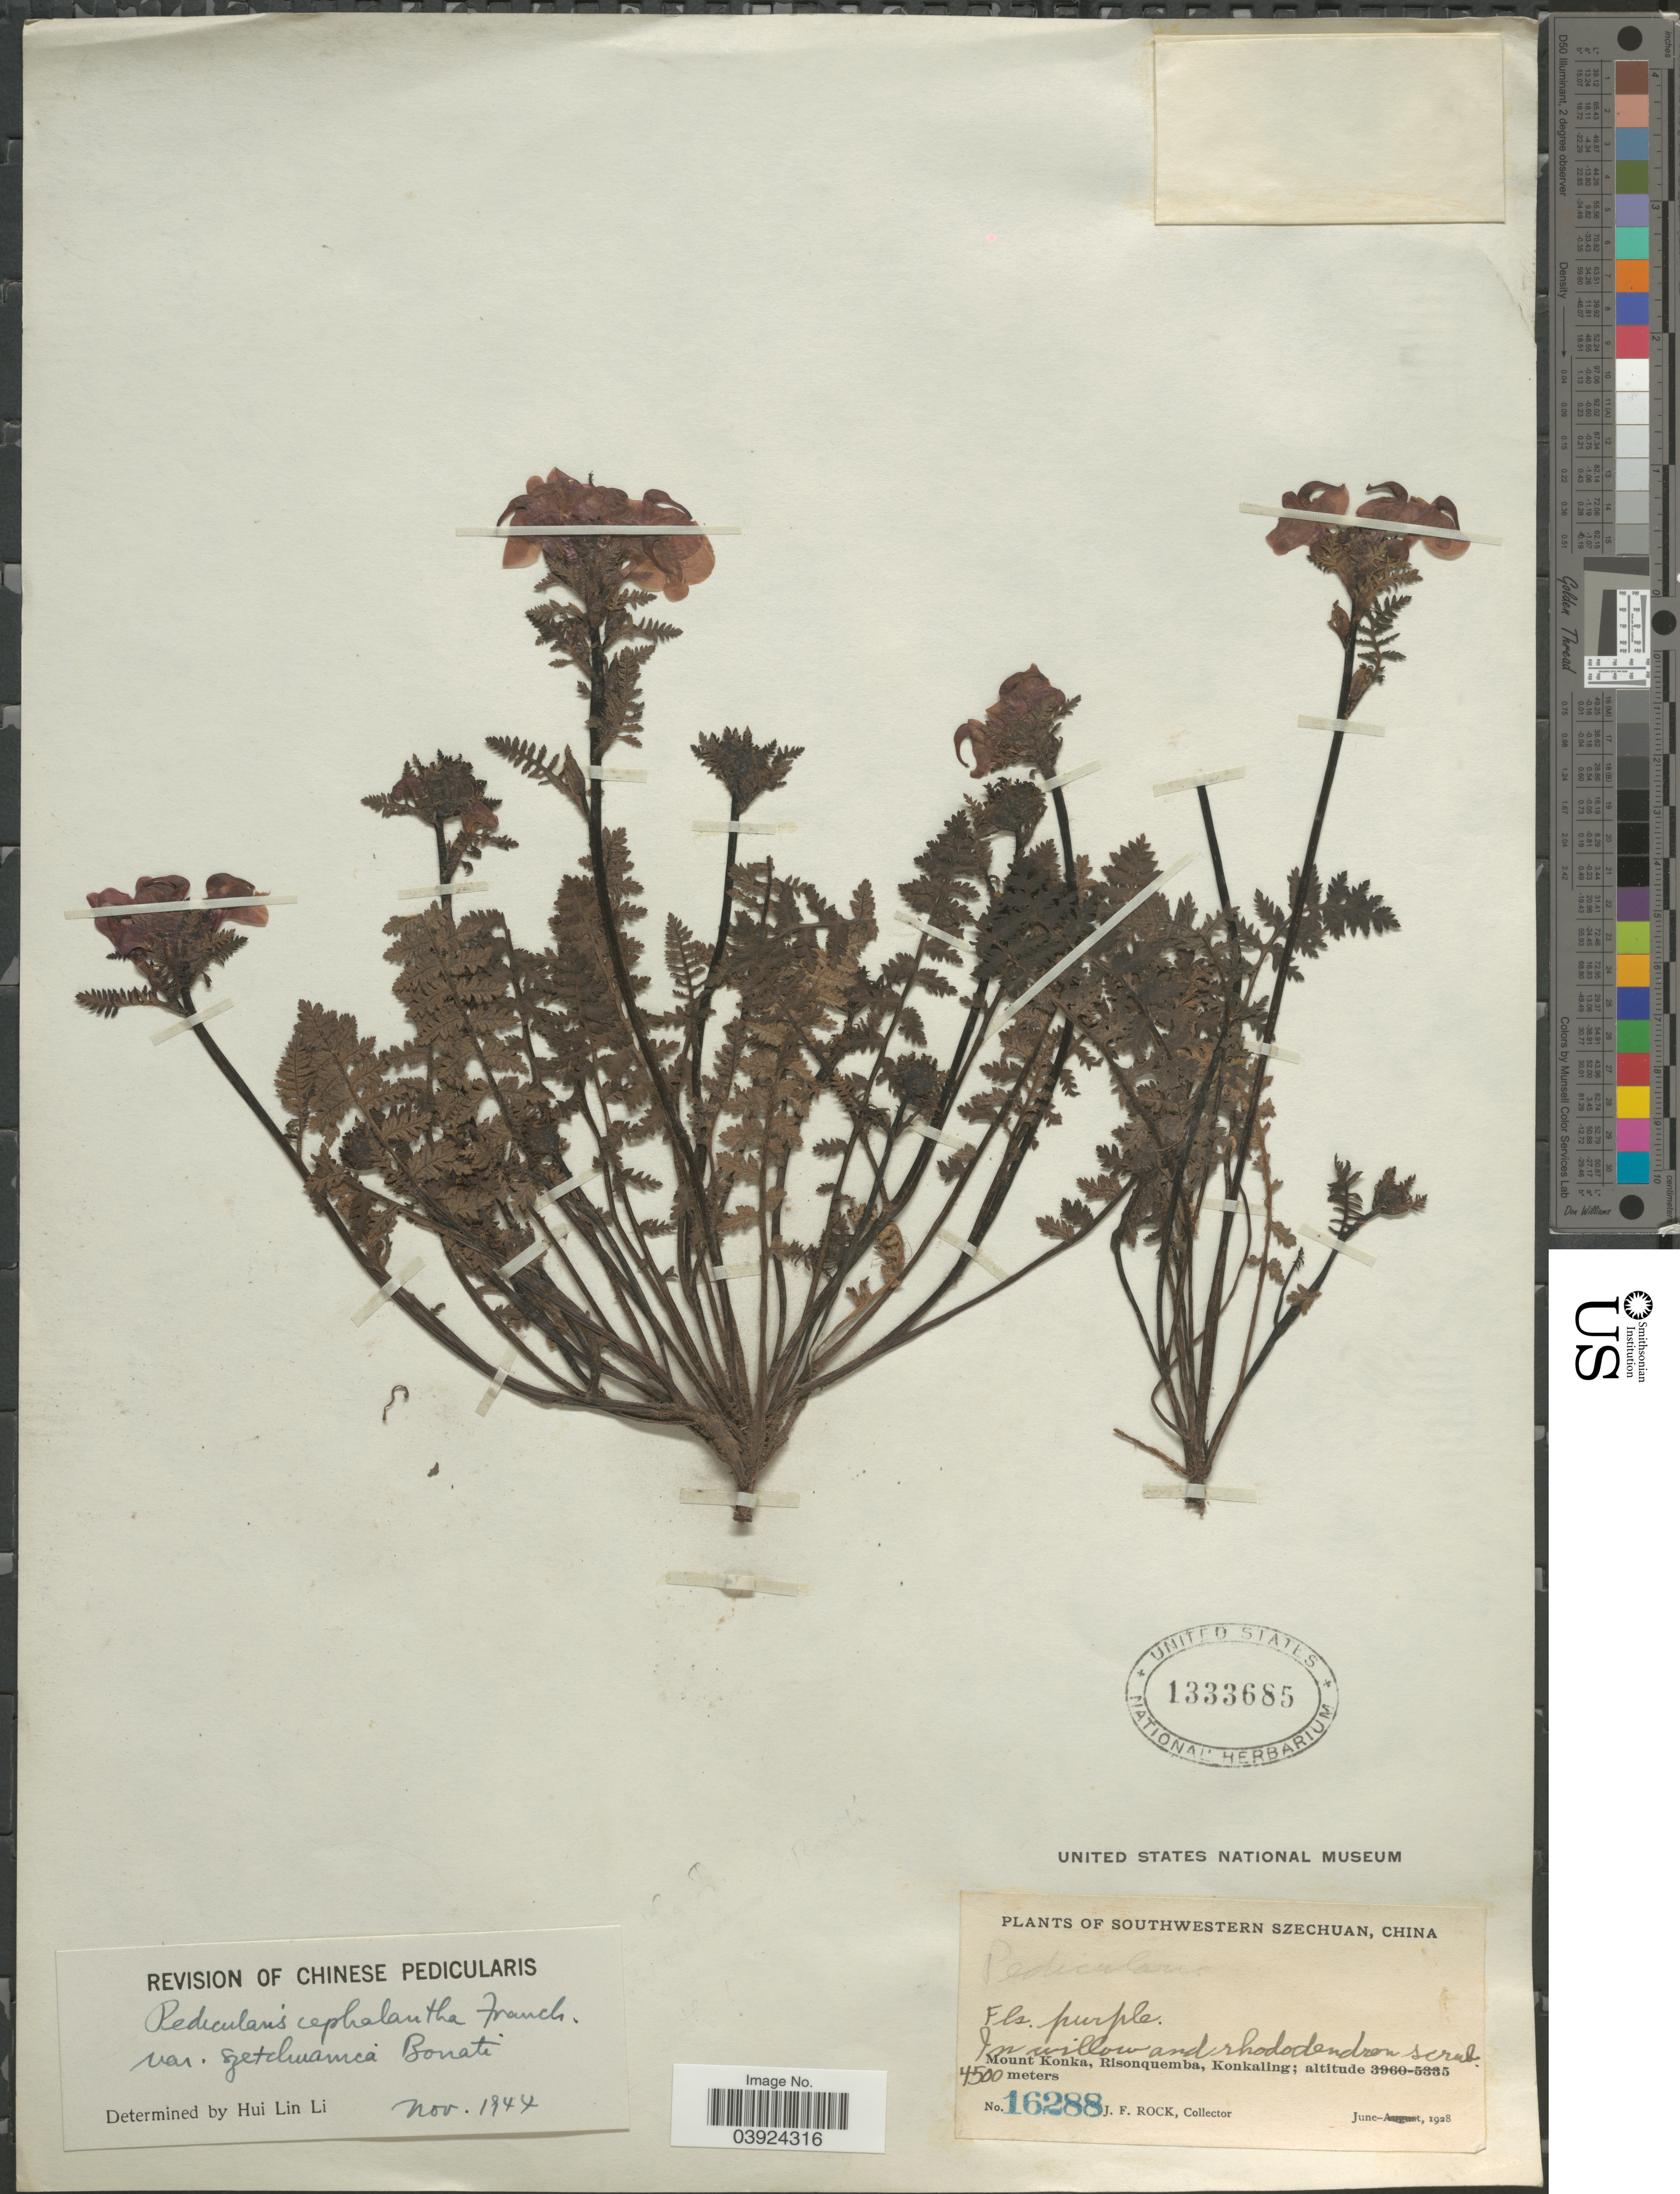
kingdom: Plantae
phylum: Tracheophyta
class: Magnoliopsida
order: Lamiales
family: Orobanchaceae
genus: Pedicularis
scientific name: Pedicularis cephalantha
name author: Franch. ex Maxim.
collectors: J. Rock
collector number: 16288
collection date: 1928-06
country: China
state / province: Sichuan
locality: Southwestern Szechuan. Mount Konka, Risonquemba, Konkaling.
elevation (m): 4500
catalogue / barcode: US 1333685